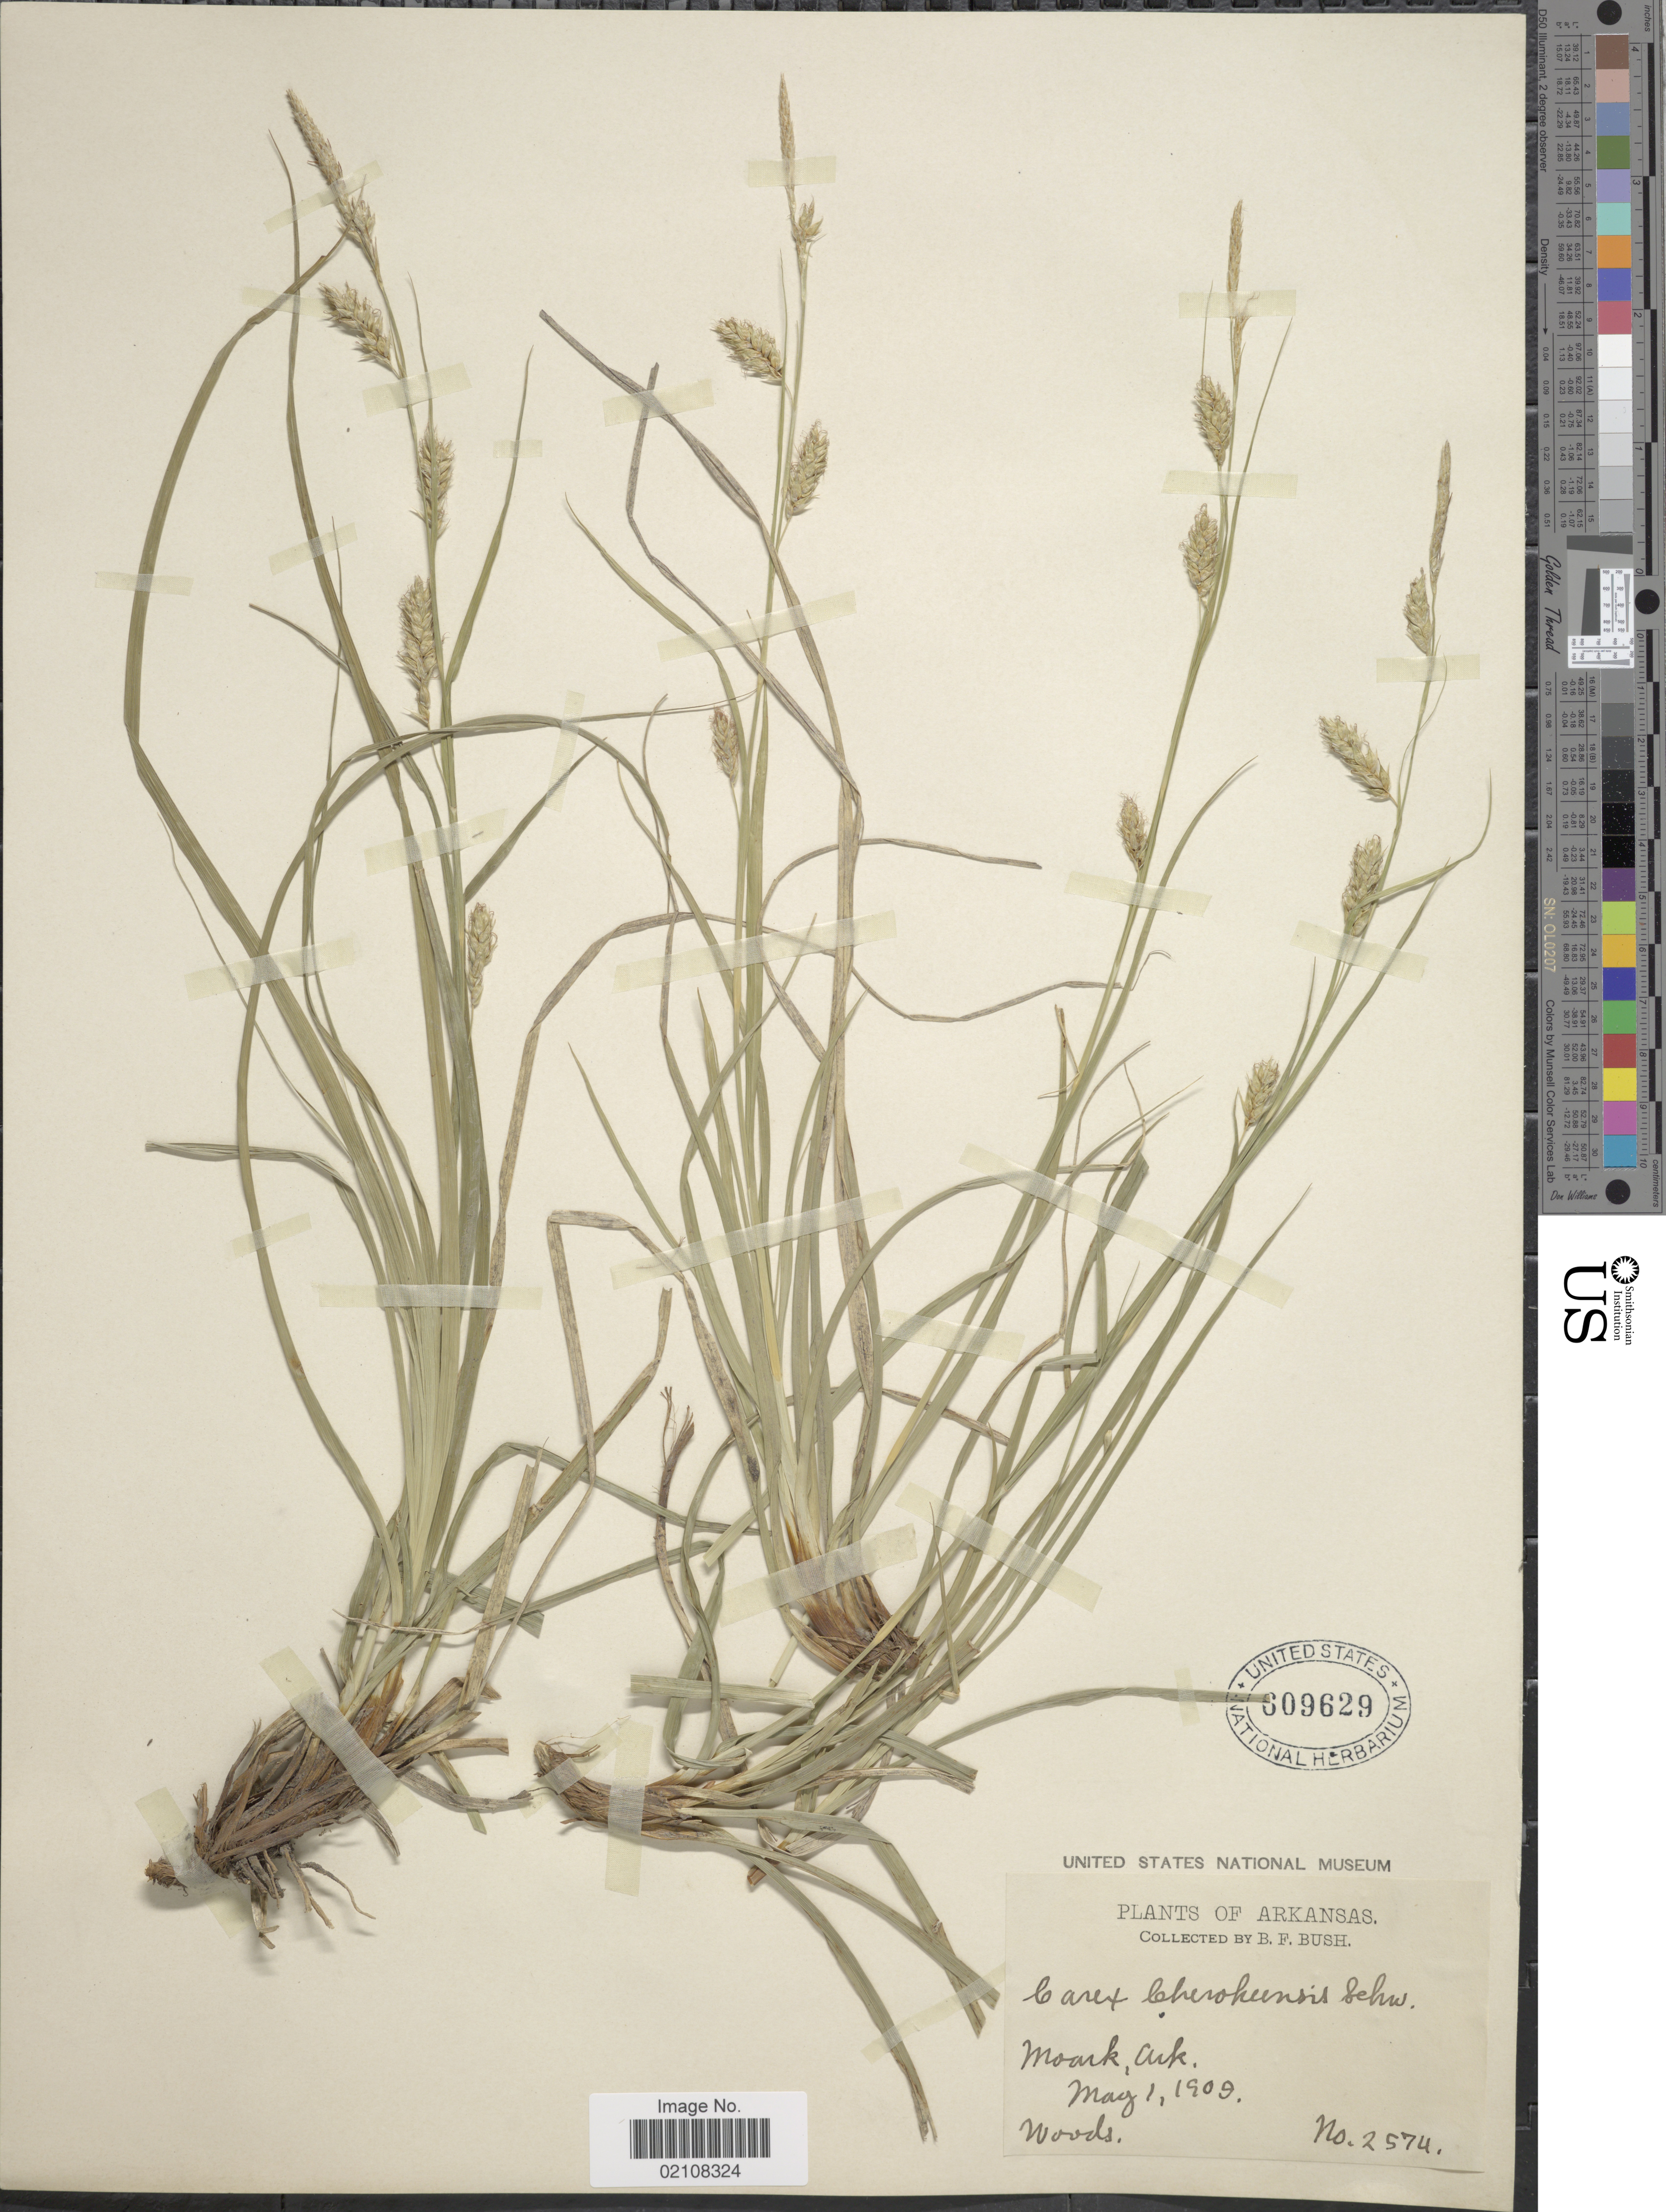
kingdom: Plantae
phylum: Tracheophyta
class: Liliopsida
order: Poales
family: Cyperaceae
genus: Carex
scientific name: Carex cherokeensis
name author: Schwein.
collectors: B. F. Bush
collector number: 2574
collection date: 1909-05-01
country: United States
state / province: Arkansas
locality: Moark, Ark.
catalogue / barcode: US 609629